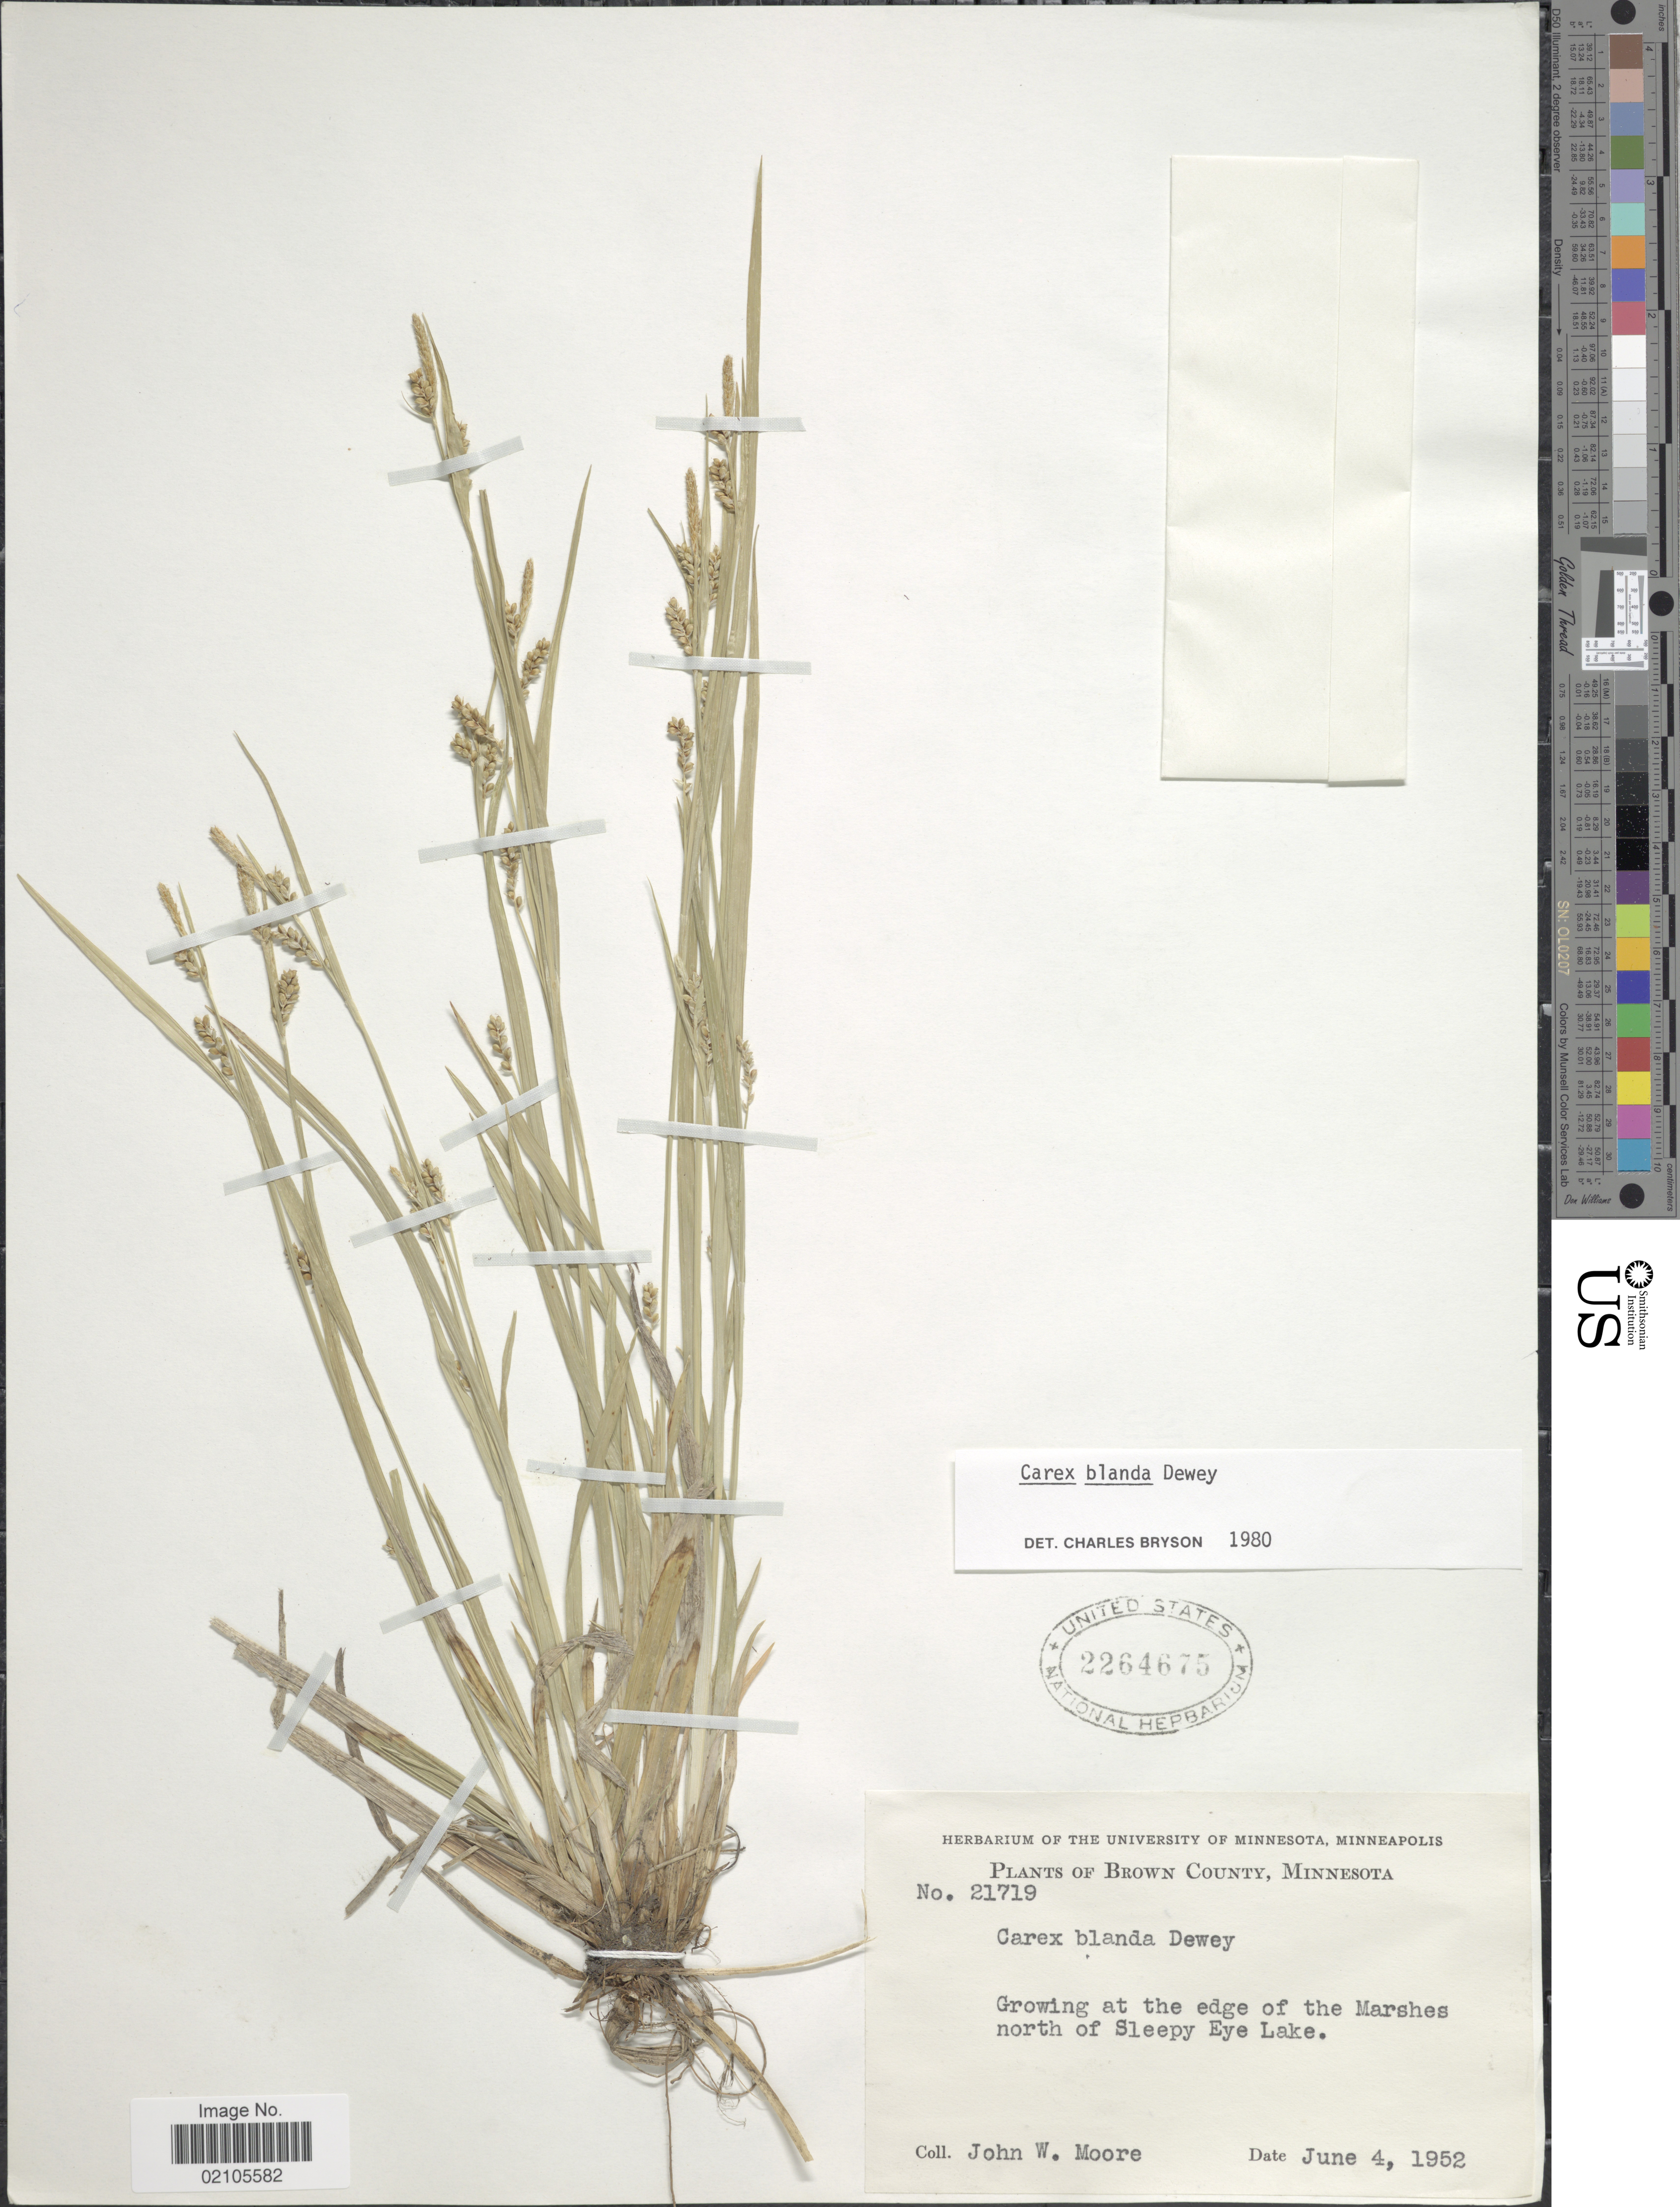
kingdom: Plantae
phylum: Tracheophyta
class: Liliopsida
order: Poales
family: Cyperaceae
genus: Carex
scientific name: Carex blanda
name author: Dewey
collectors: J. Moore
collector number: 21719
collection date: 1952-06-04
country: United States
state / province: Minnesota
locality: Brown County, Minnesota, Growing at the edge of the Marshes, north of Sleepy Eye Lake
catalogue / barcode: US 2264675